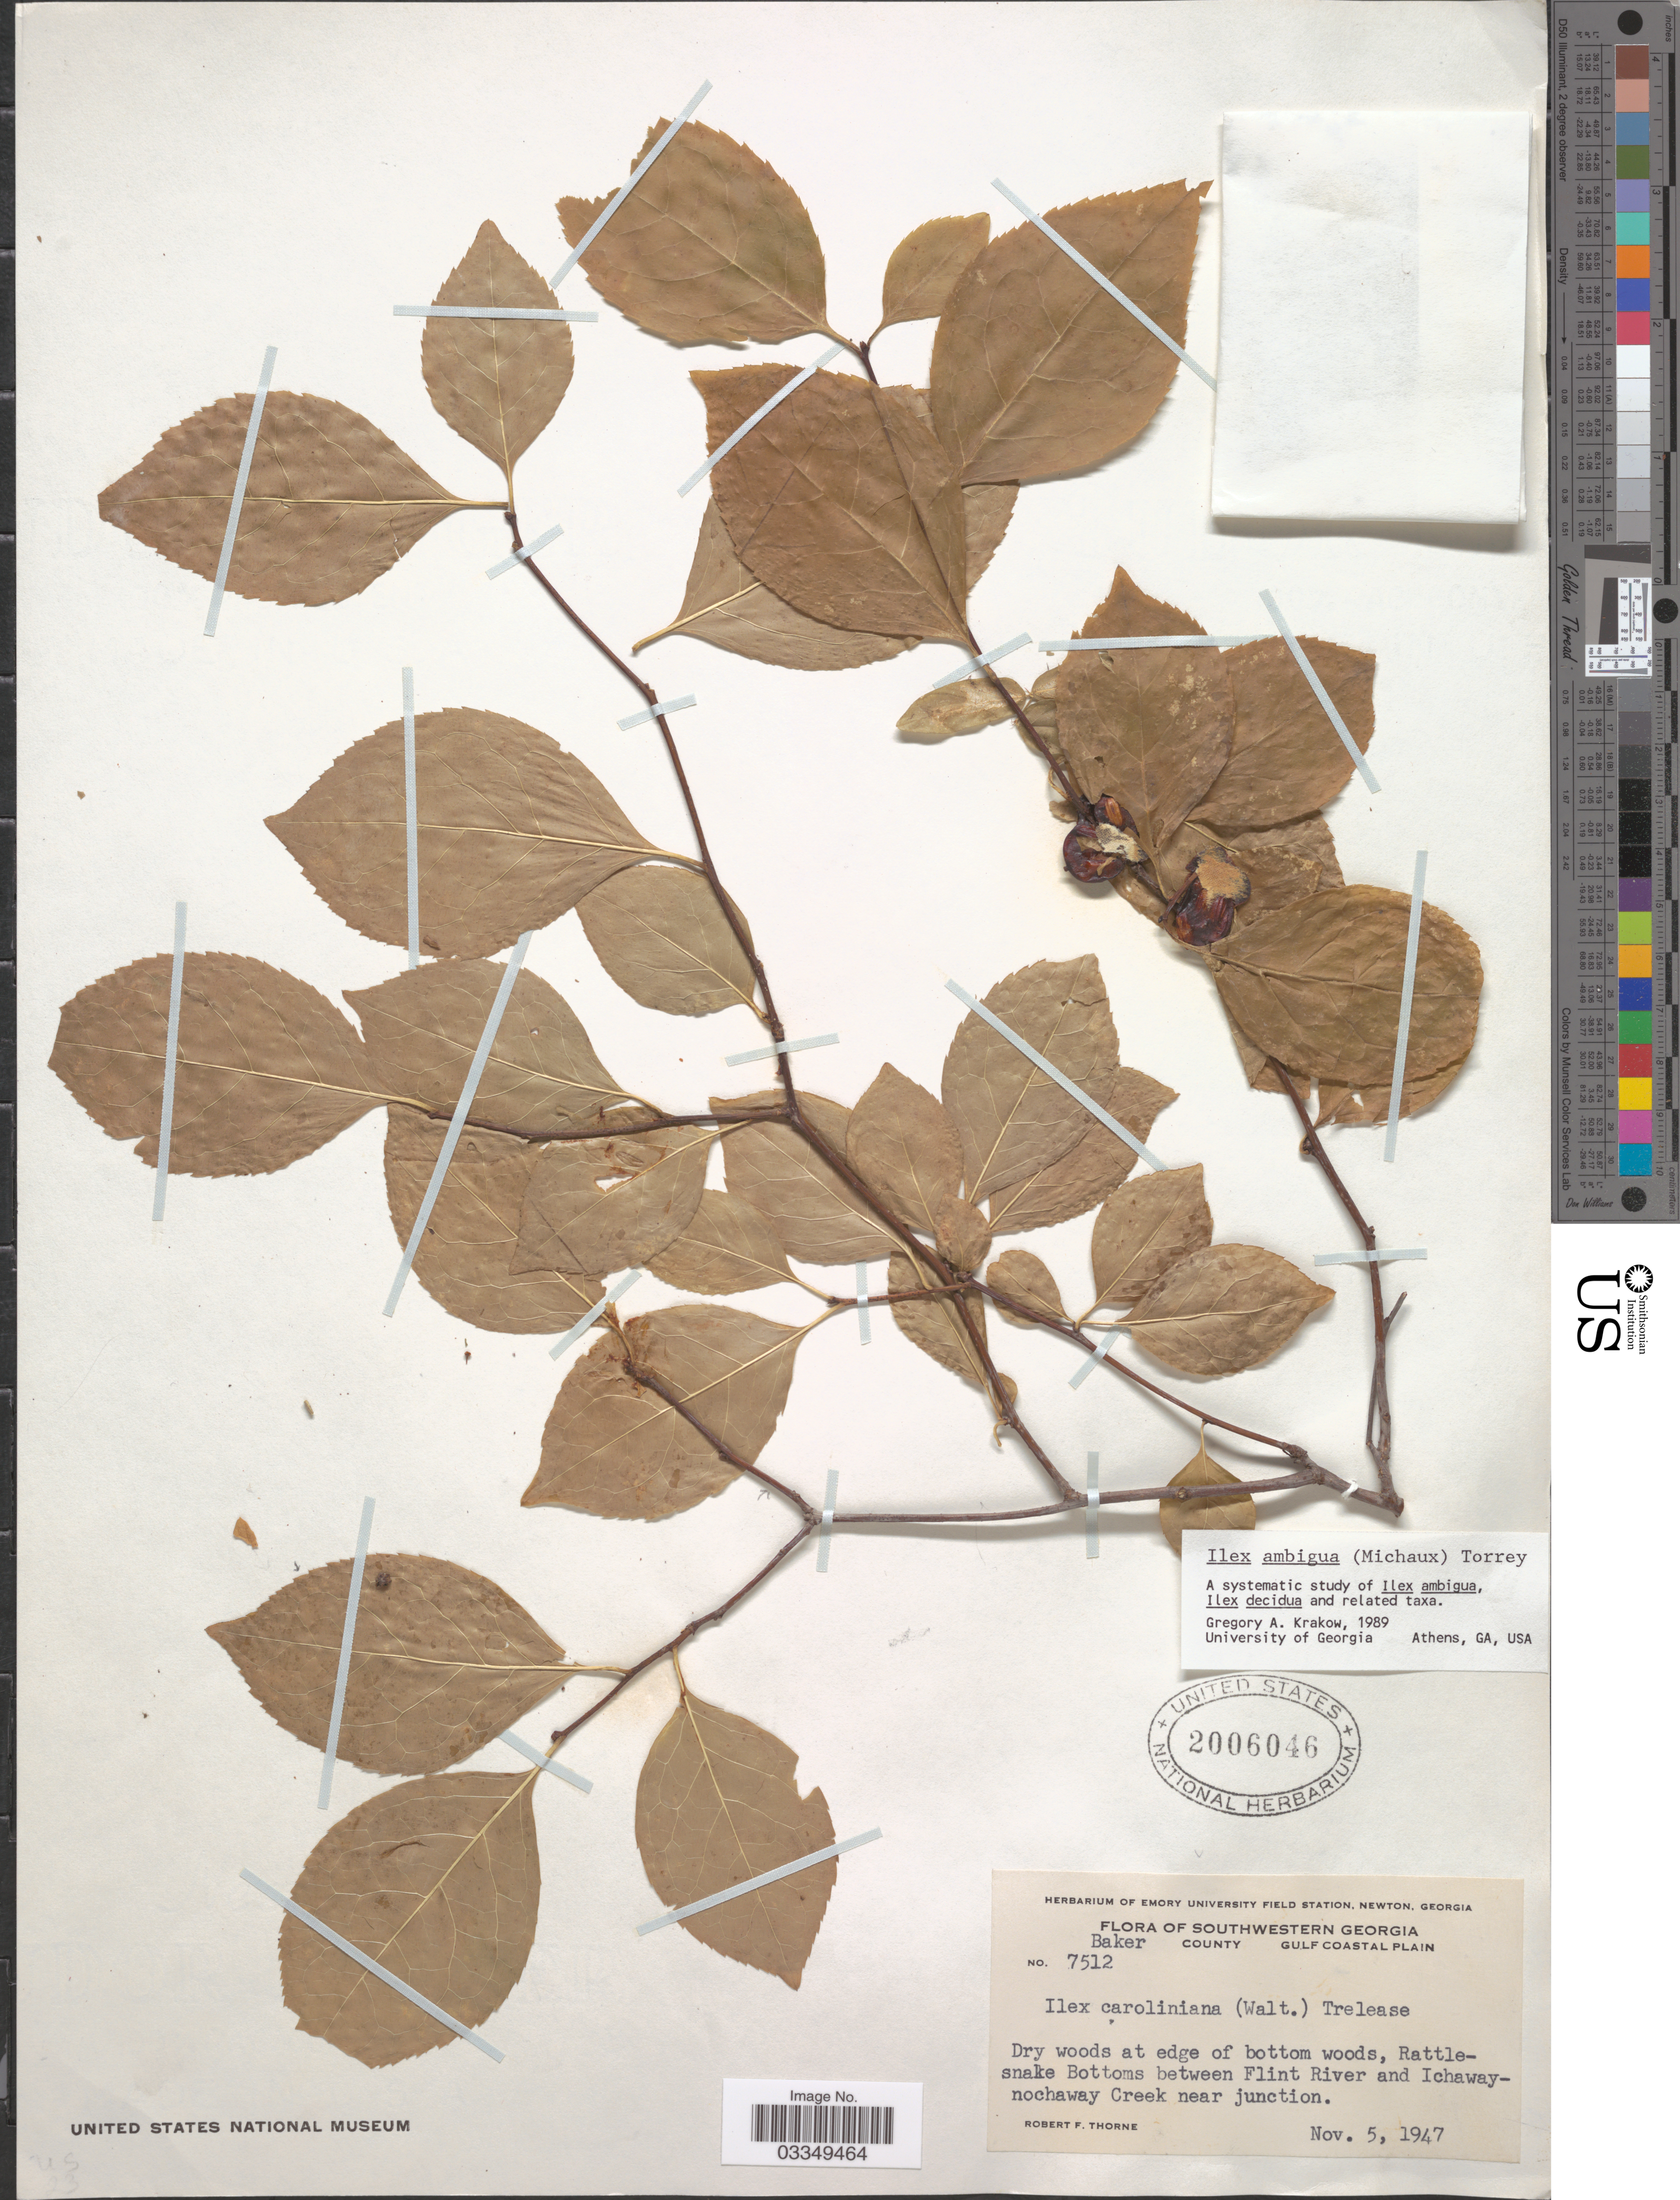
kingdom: Plantae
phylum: Tracheophyta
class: Magnoliopsida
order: Aquifoliales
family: Aquifoliaceae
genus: Ilex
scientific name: Ilex ambigua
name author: Chapm.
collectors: R. F. Thorne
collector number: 7512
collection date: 1947-11-05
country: United States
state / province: Georgia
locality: Southwestern Georgia, Baker County, Gulf Coastal Plain, Rattlesnake Bottoms between Flint River and Ichawaynochaway Creek near junction.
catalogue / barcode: US 2006046